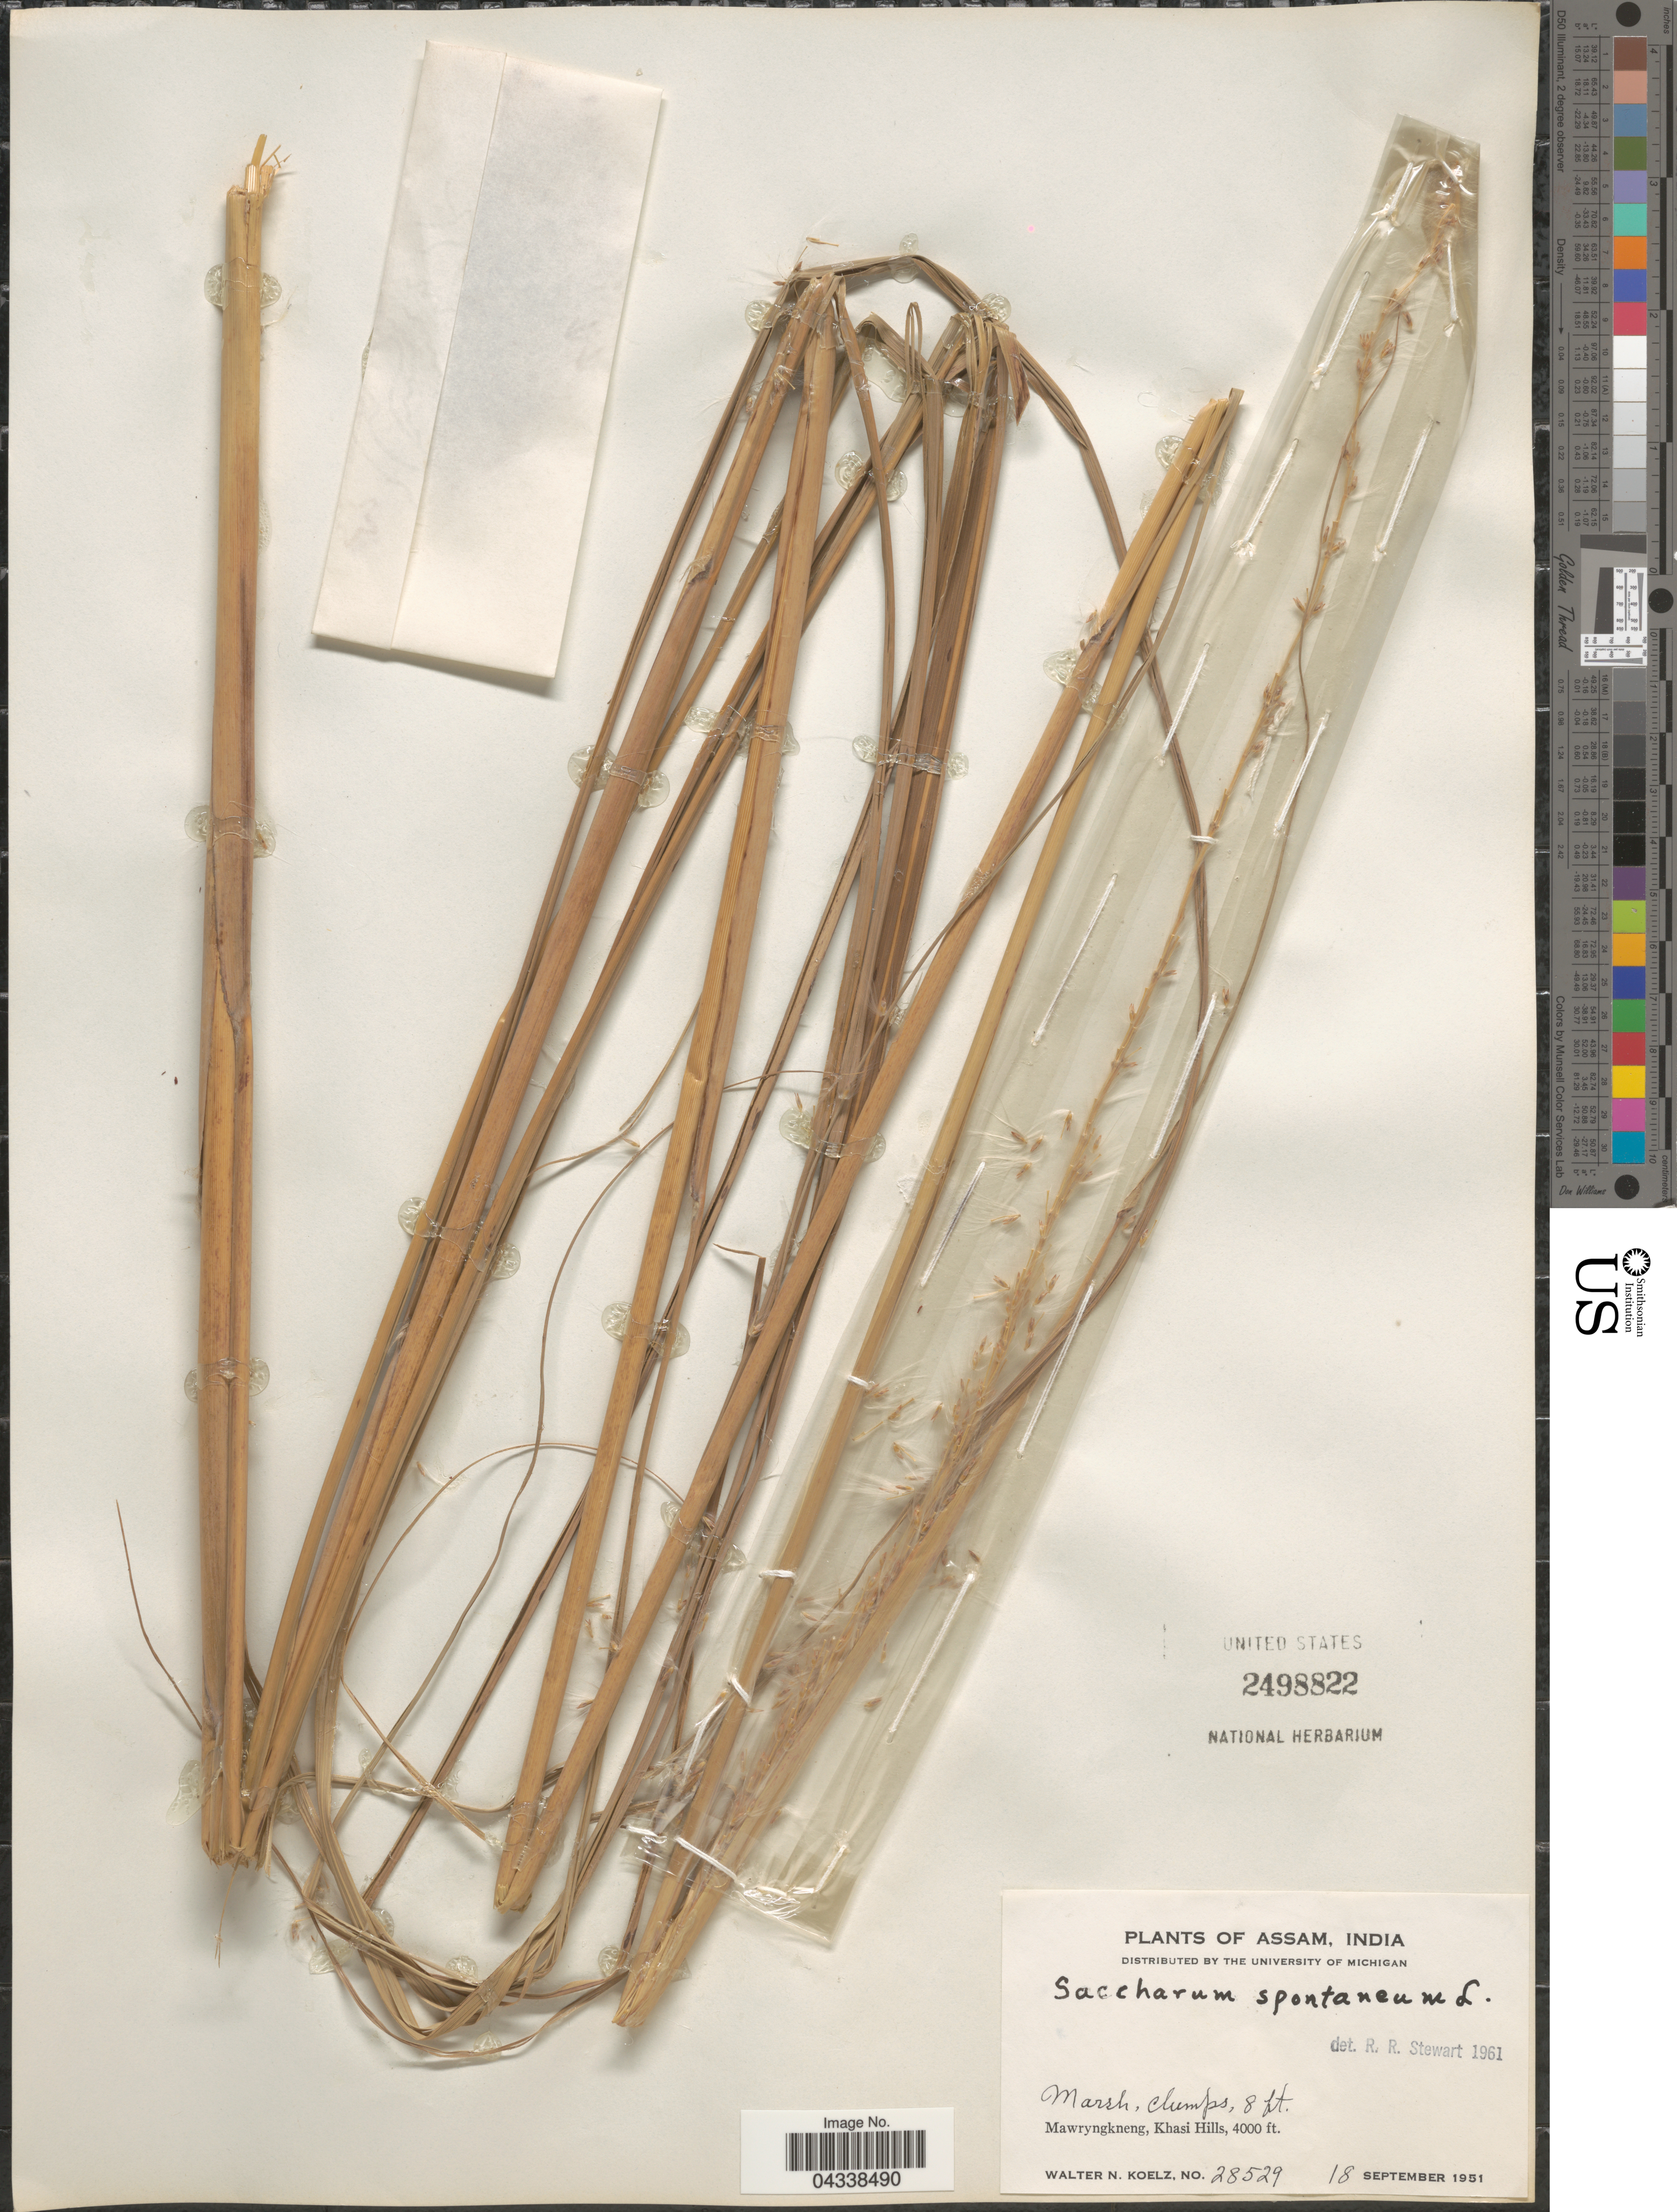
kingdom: Plantae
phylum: Tracheophyta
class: Liliopsida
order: Poales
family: Poaceae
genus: Saccharum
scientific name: Saccharum spontaneum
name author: L.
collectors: W. N. Koelz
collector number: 28529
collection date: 1951-09-18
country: India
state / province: Meghalaya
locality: Mawryngkneng, Khasi Hills.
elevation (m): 1219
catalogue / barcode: US 2498822